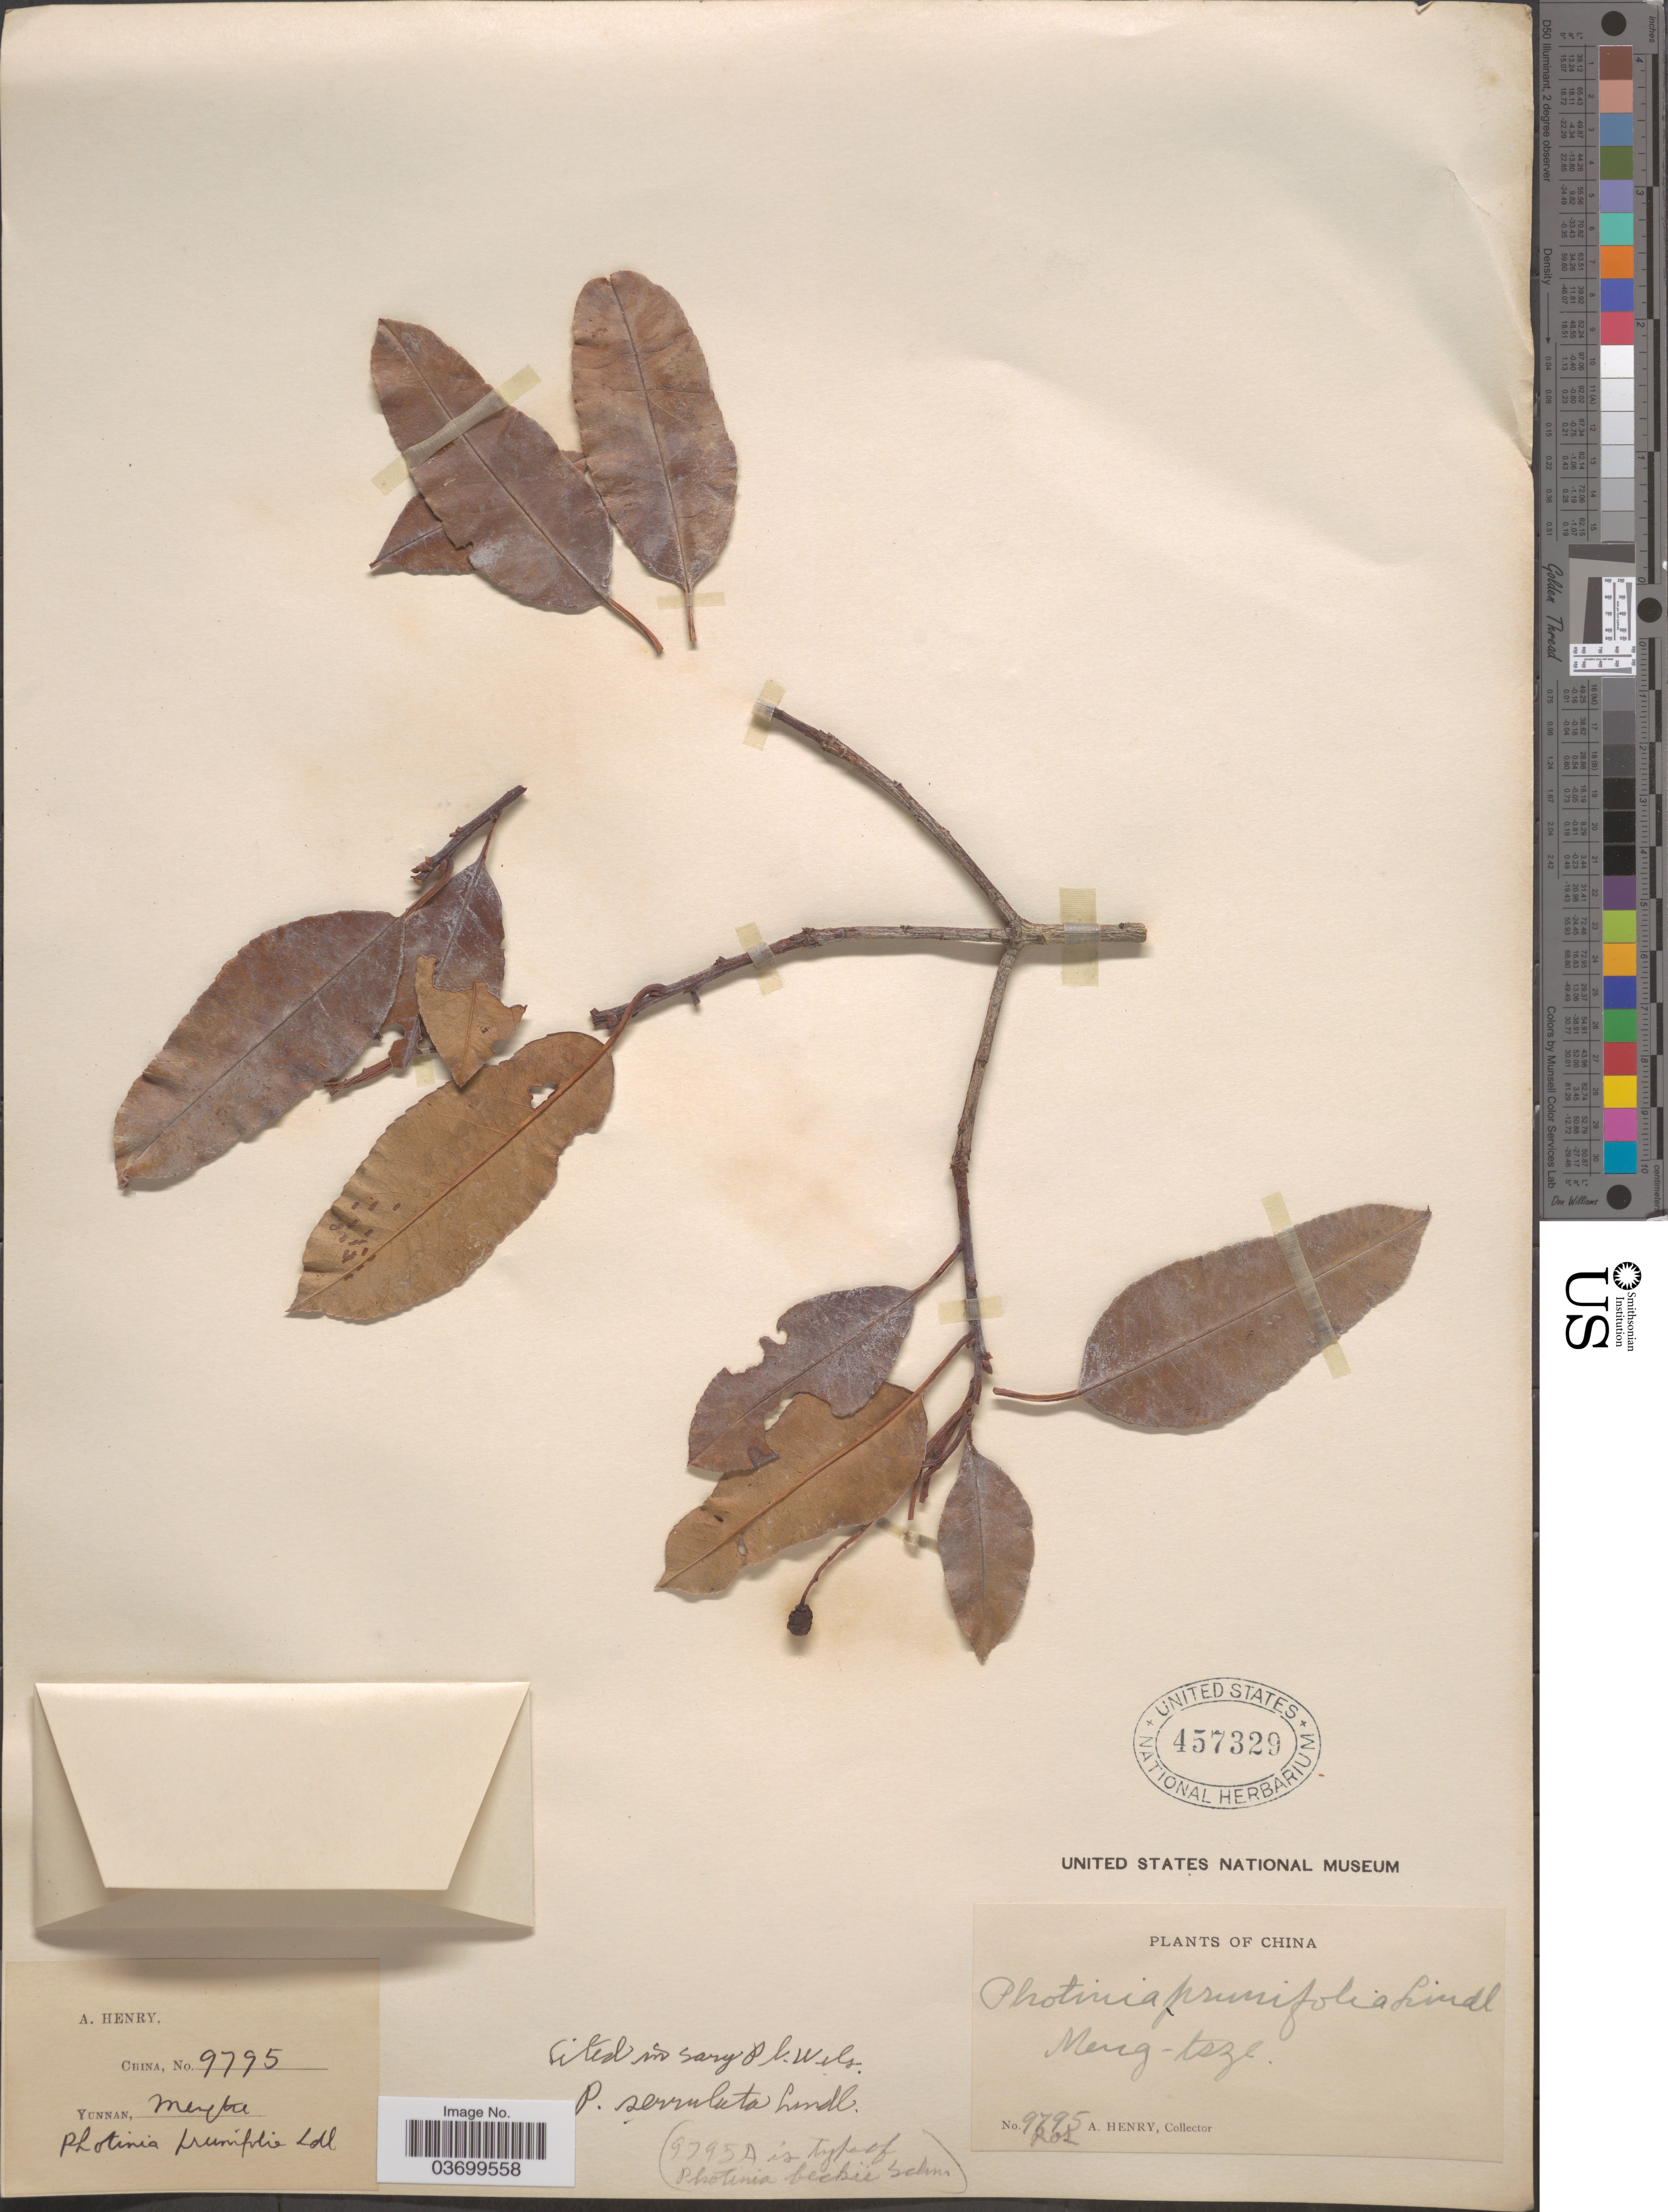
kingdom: Plantae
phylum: Tracheophyta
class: Magnoliopsida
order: Rosales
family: Rosaceae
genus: Photinia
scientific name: Photinia serrulata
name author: Franch. & Sav.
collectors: A. Henry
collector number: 9795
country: China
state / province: Yunnan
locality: Meng-tsze.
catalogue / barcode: US 457329